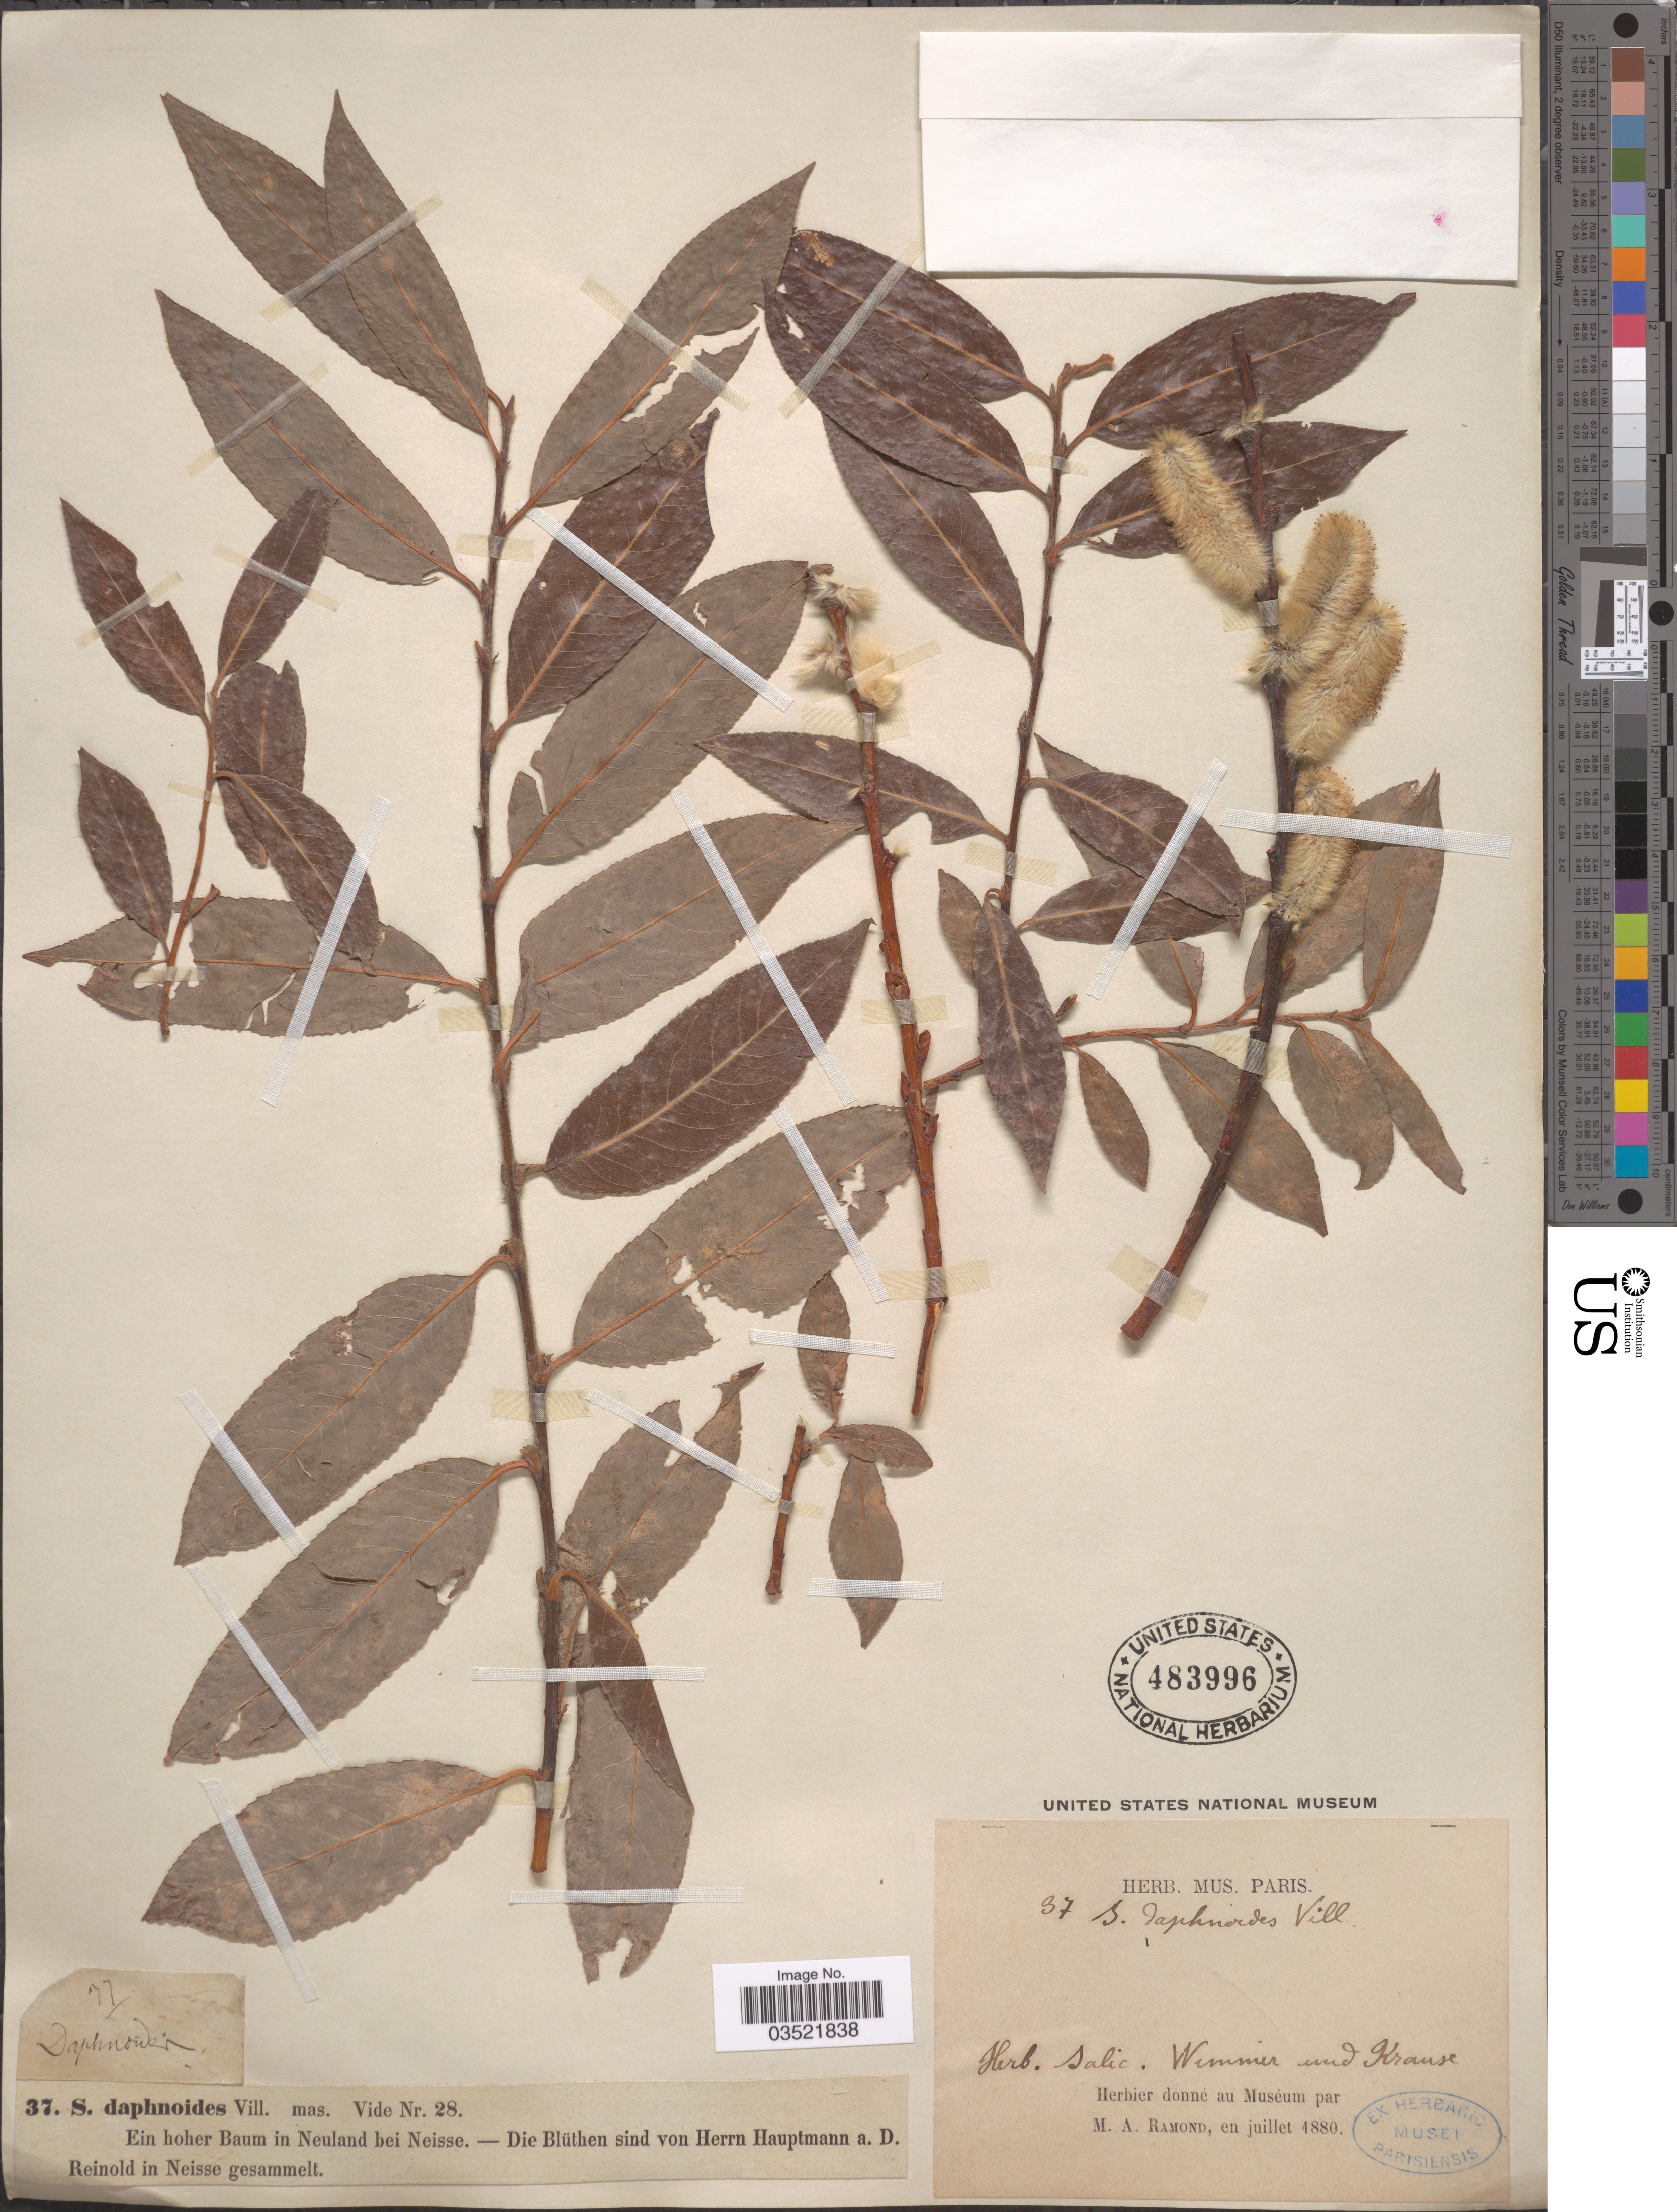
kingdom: Plantae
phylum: Tracheophyta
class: Magnoliopsida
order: Malpighiales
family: Salicaceae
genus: Salix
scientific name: Salix daphnoides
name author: Vill.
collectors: Wimmer & -- Krause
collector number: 37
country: Poland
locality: Ein hoher Baum in Neuland bei Neisse.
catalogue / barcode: US 483996